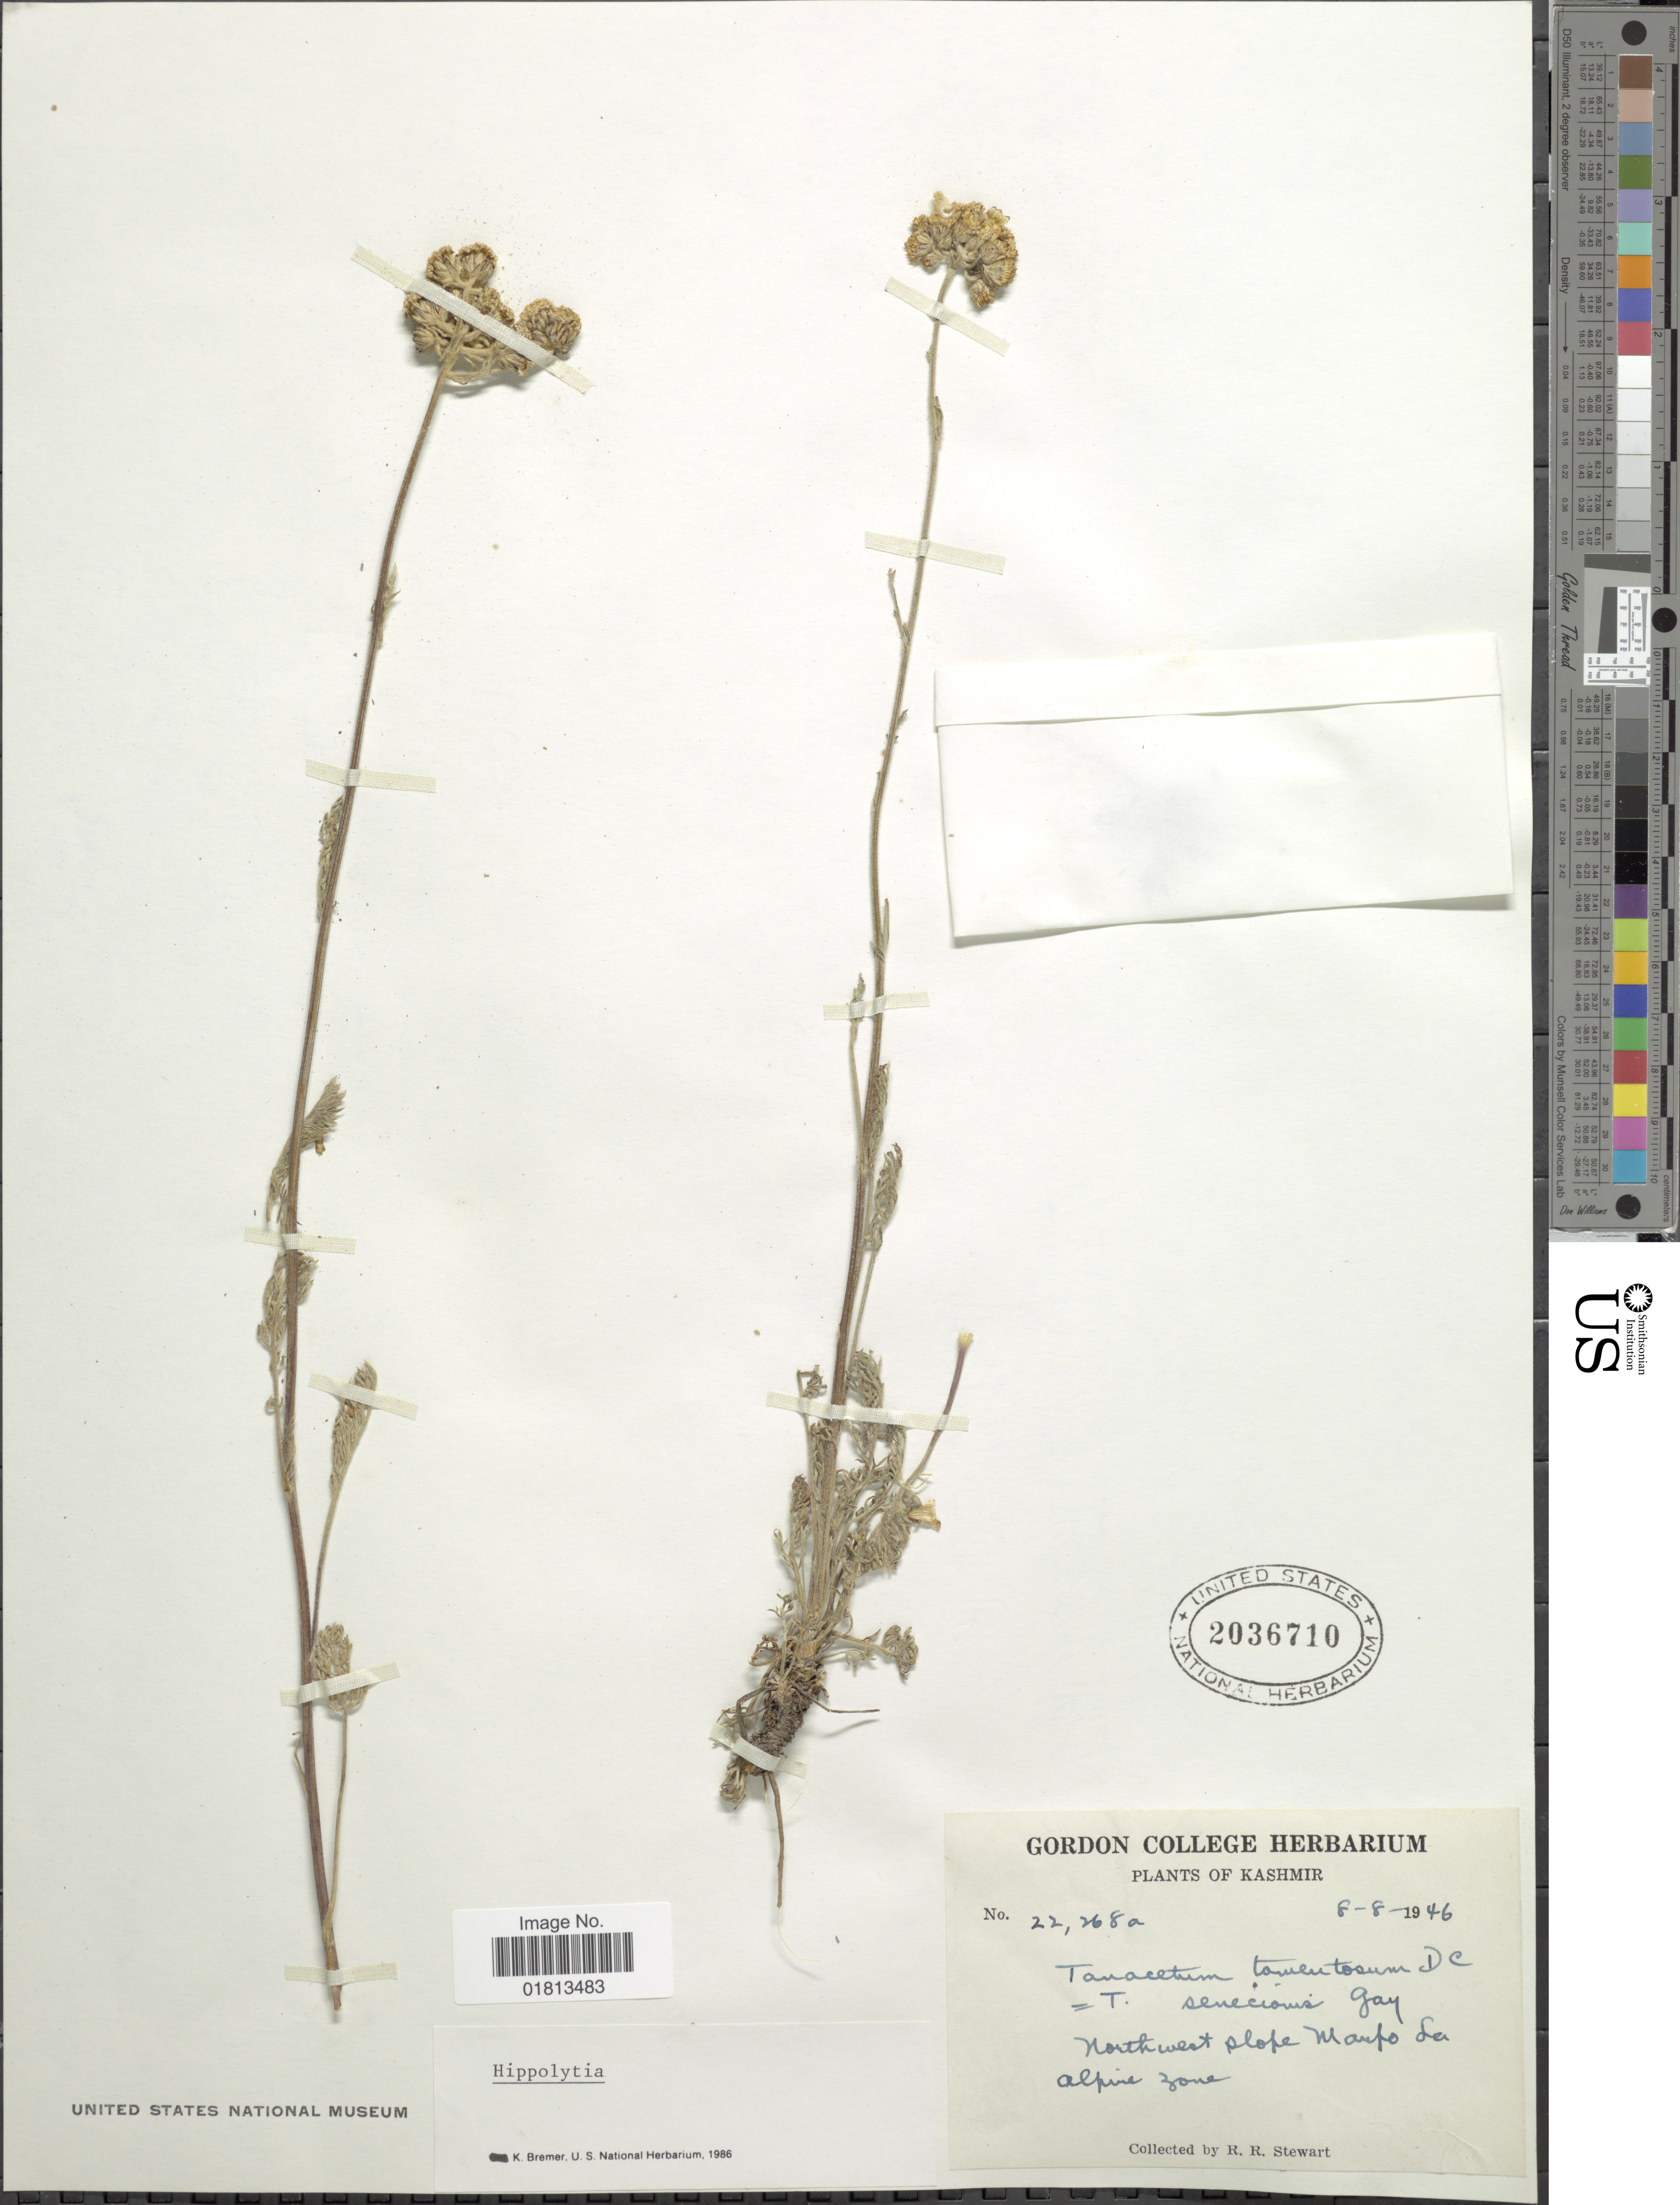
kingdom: Plantae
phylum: Tracheophyta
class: Magnoliopsida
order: Asterales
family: Asteraceae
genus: Hippolytia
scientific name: Hippolytia tomentosum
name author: DC.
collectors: R. R. Stewart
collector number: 22268a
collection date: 1946-08-08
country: India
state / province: Jammu and Kashmir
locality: Kashmir, Northwest slope of Manfo La alpine zone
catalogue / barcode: US 2036710